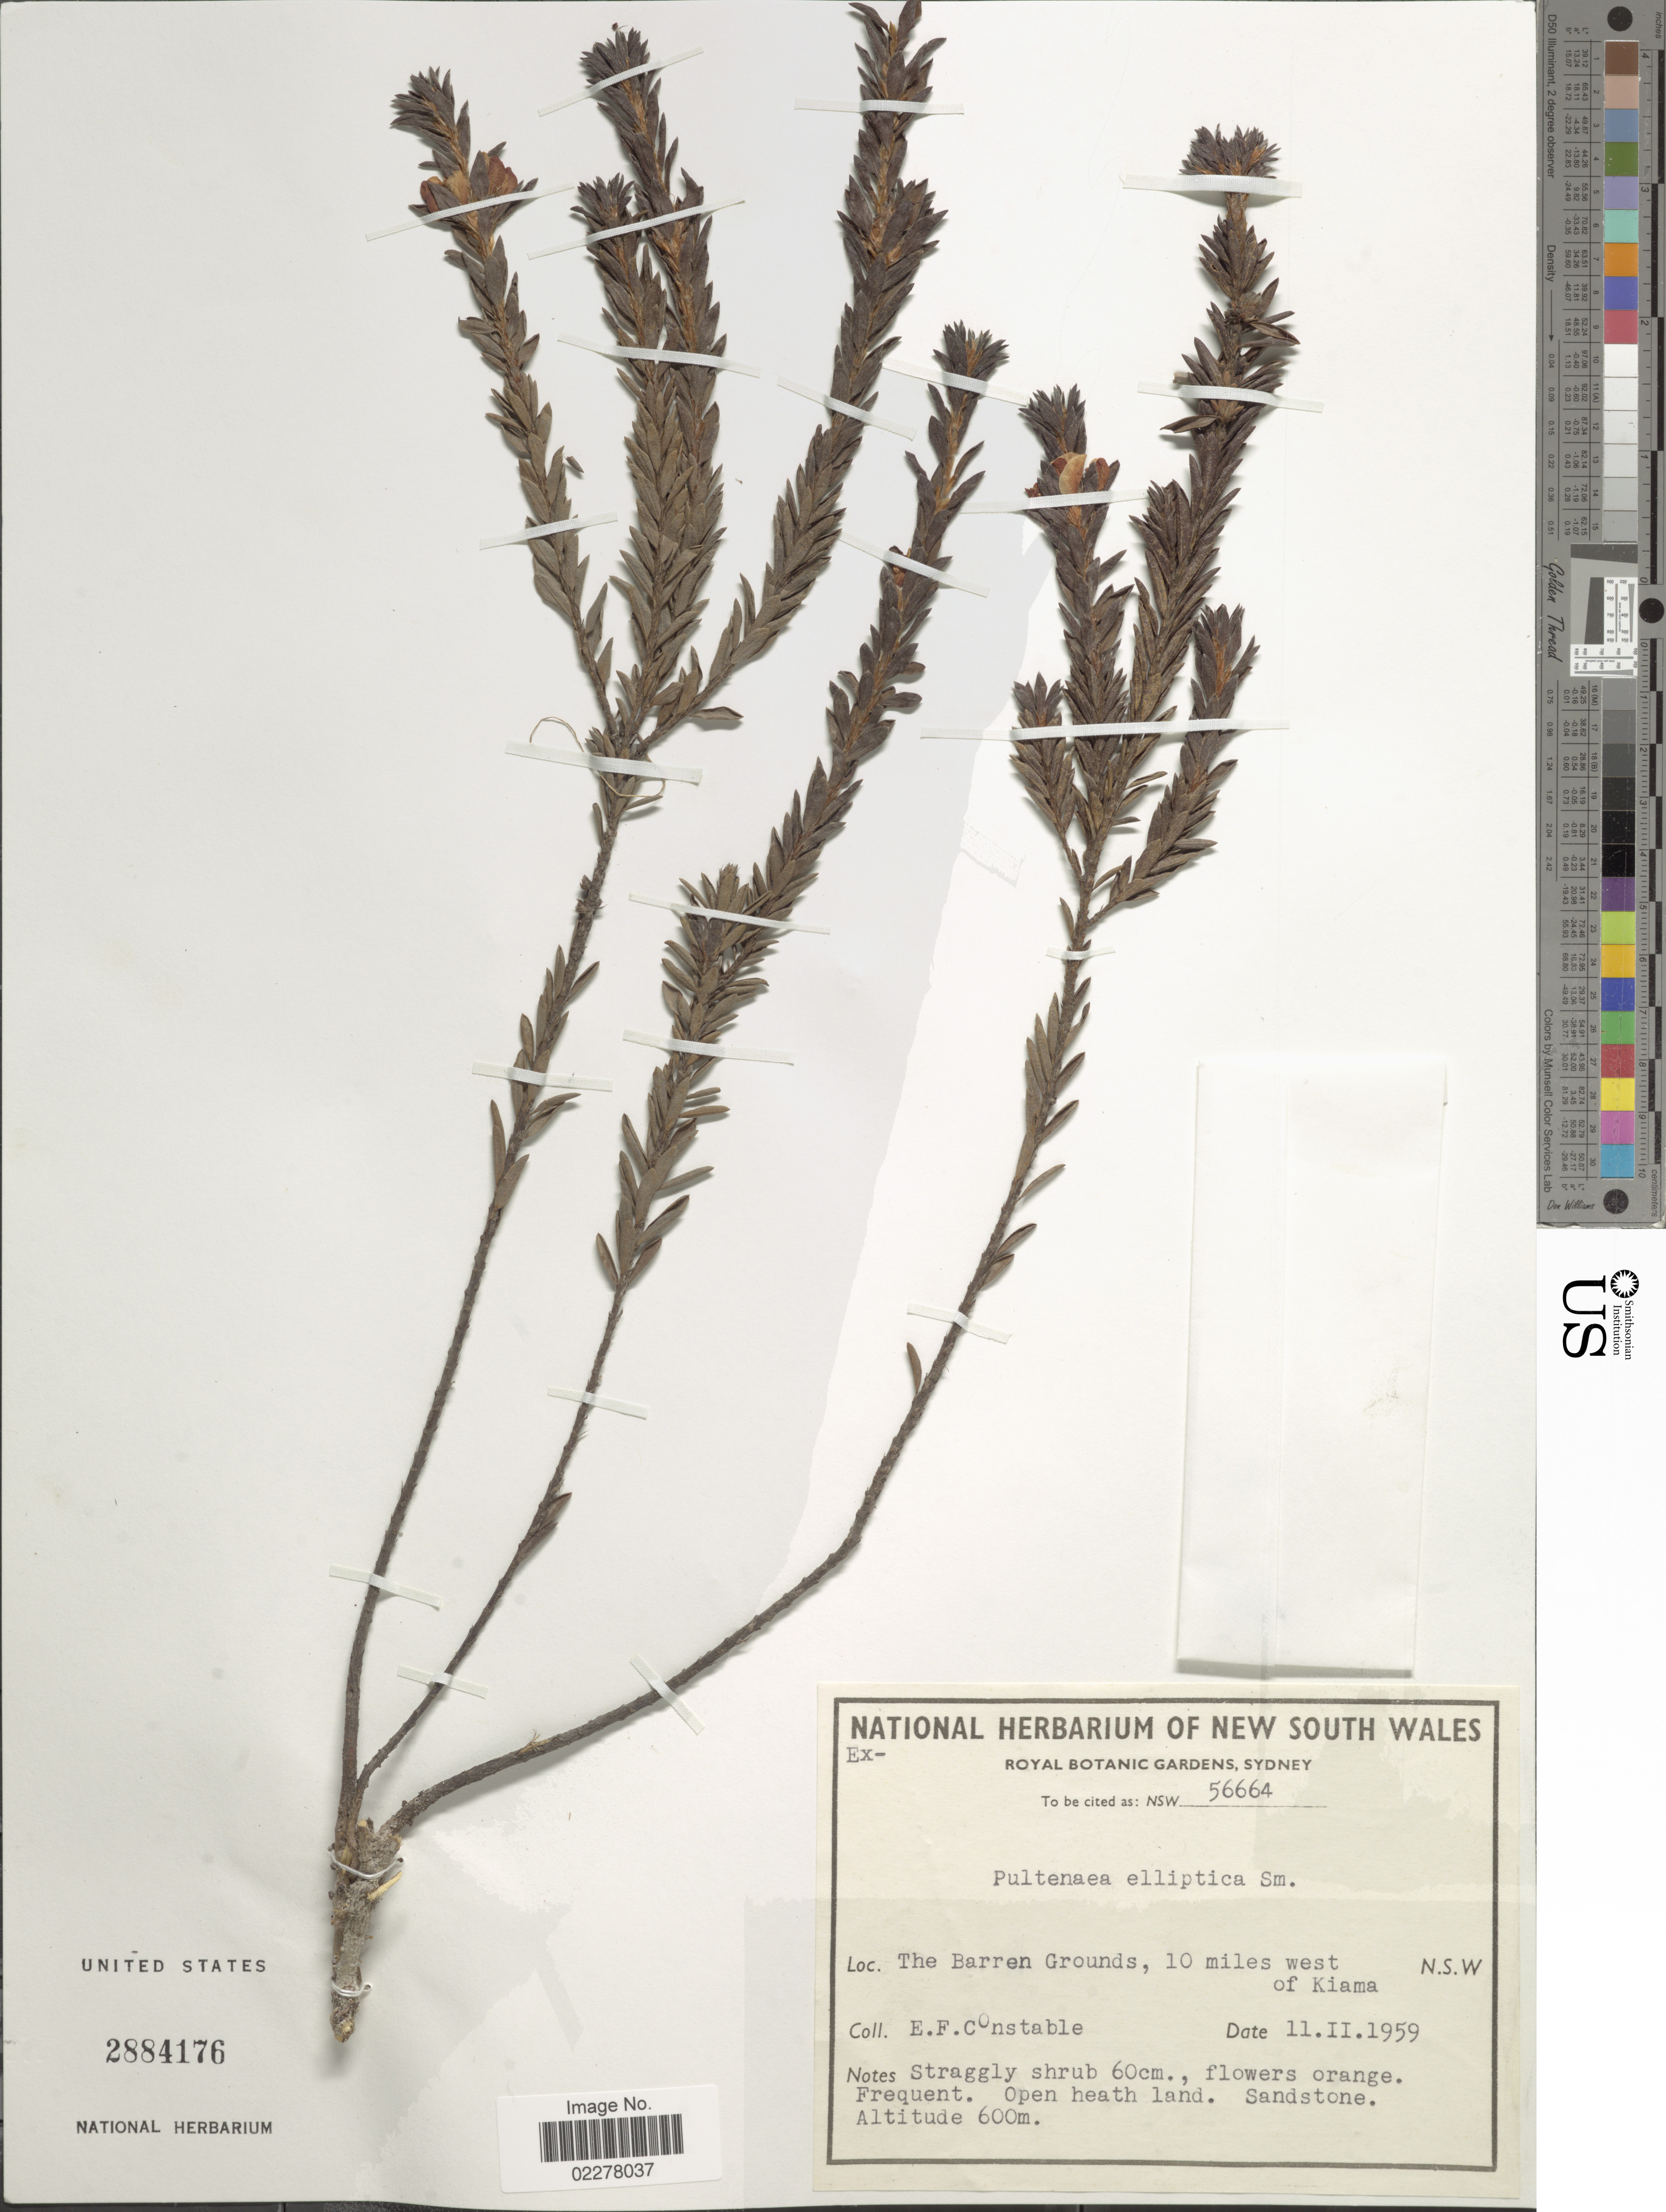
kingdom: Plantae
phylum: Tracheophyta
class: Magnoliopsida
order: Fabales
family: Fabaceae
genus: Pultenaea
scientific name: Pultenaea tuberculata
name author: Pers.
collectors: E. F. Constable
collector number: NSW 56664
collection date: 1959-11-11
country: Australia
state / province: New South Wales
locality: The Barren Grounds, 10 miles west of Kiama. N.S.W.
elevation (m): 600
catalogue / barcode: US 2884176